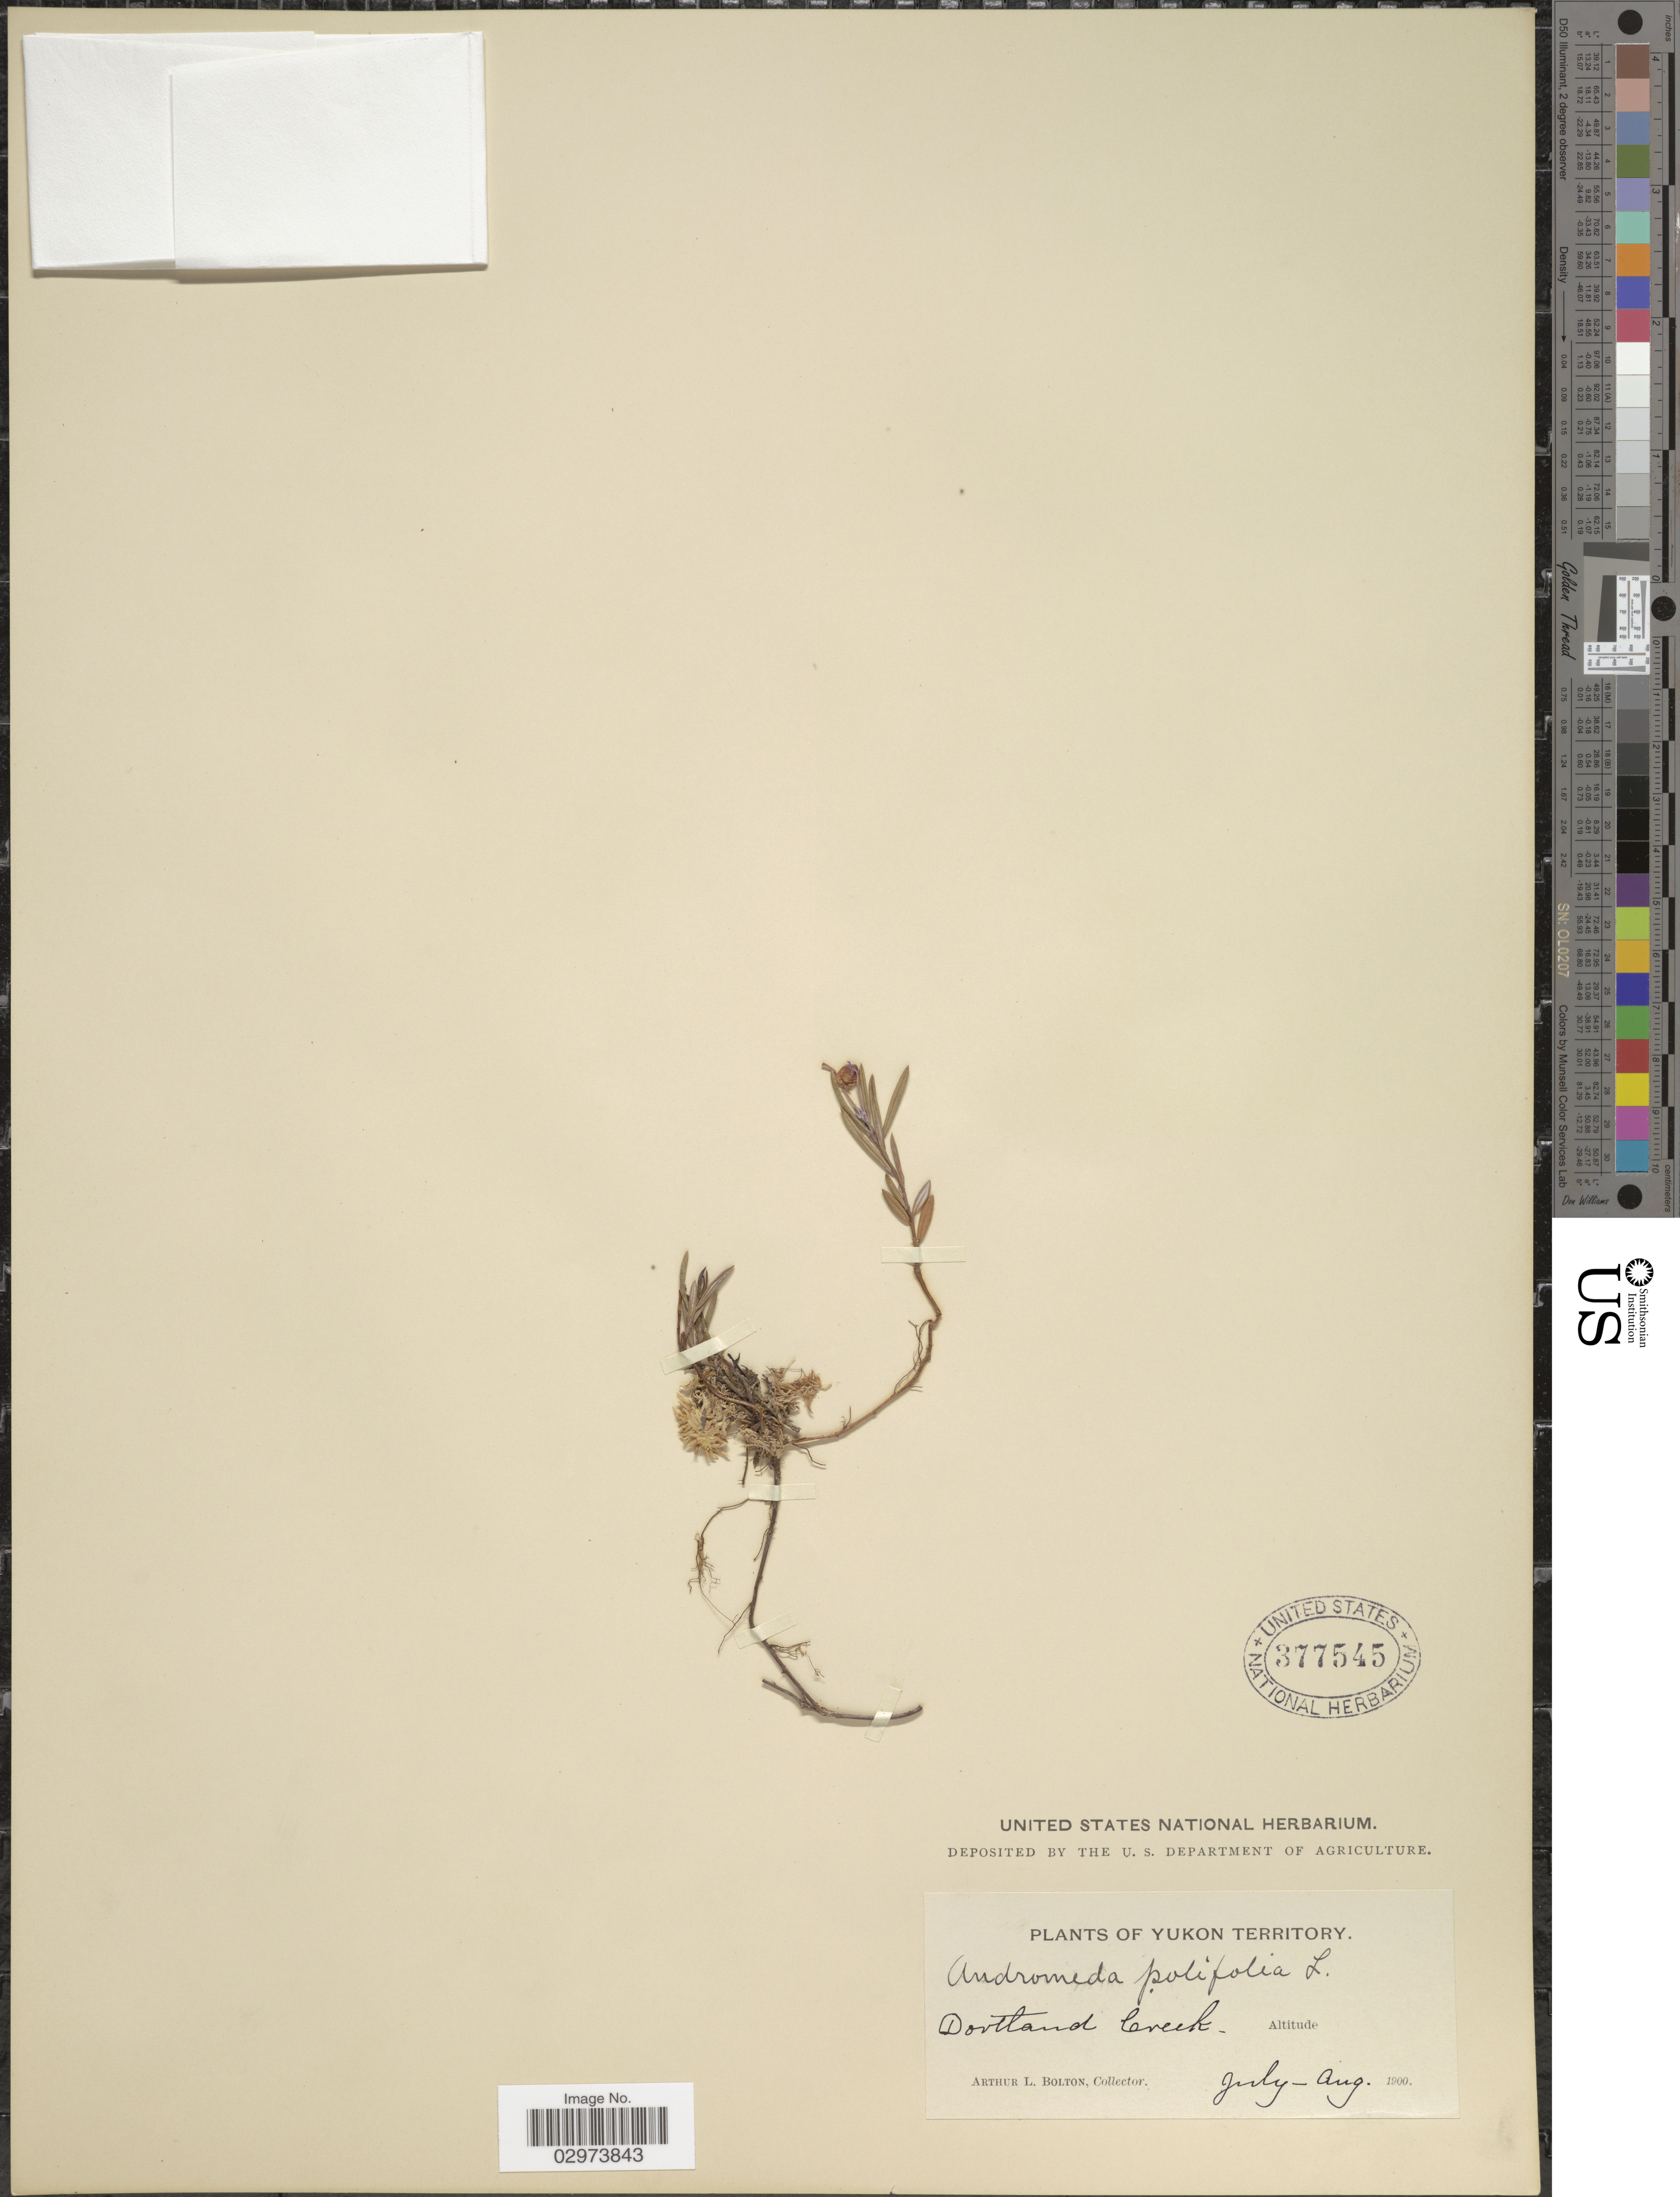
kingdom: Plantae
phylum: Tracheophyta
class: Magnoliopsida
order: Ericales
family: Ericaceae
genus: Andromeda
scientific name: Andromeda polifolia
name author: L.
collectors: A. Bolton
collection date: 1900-07/1900-08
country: Canada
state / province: Yukon Territory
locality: Dortland Creek.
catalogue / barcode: US 377545